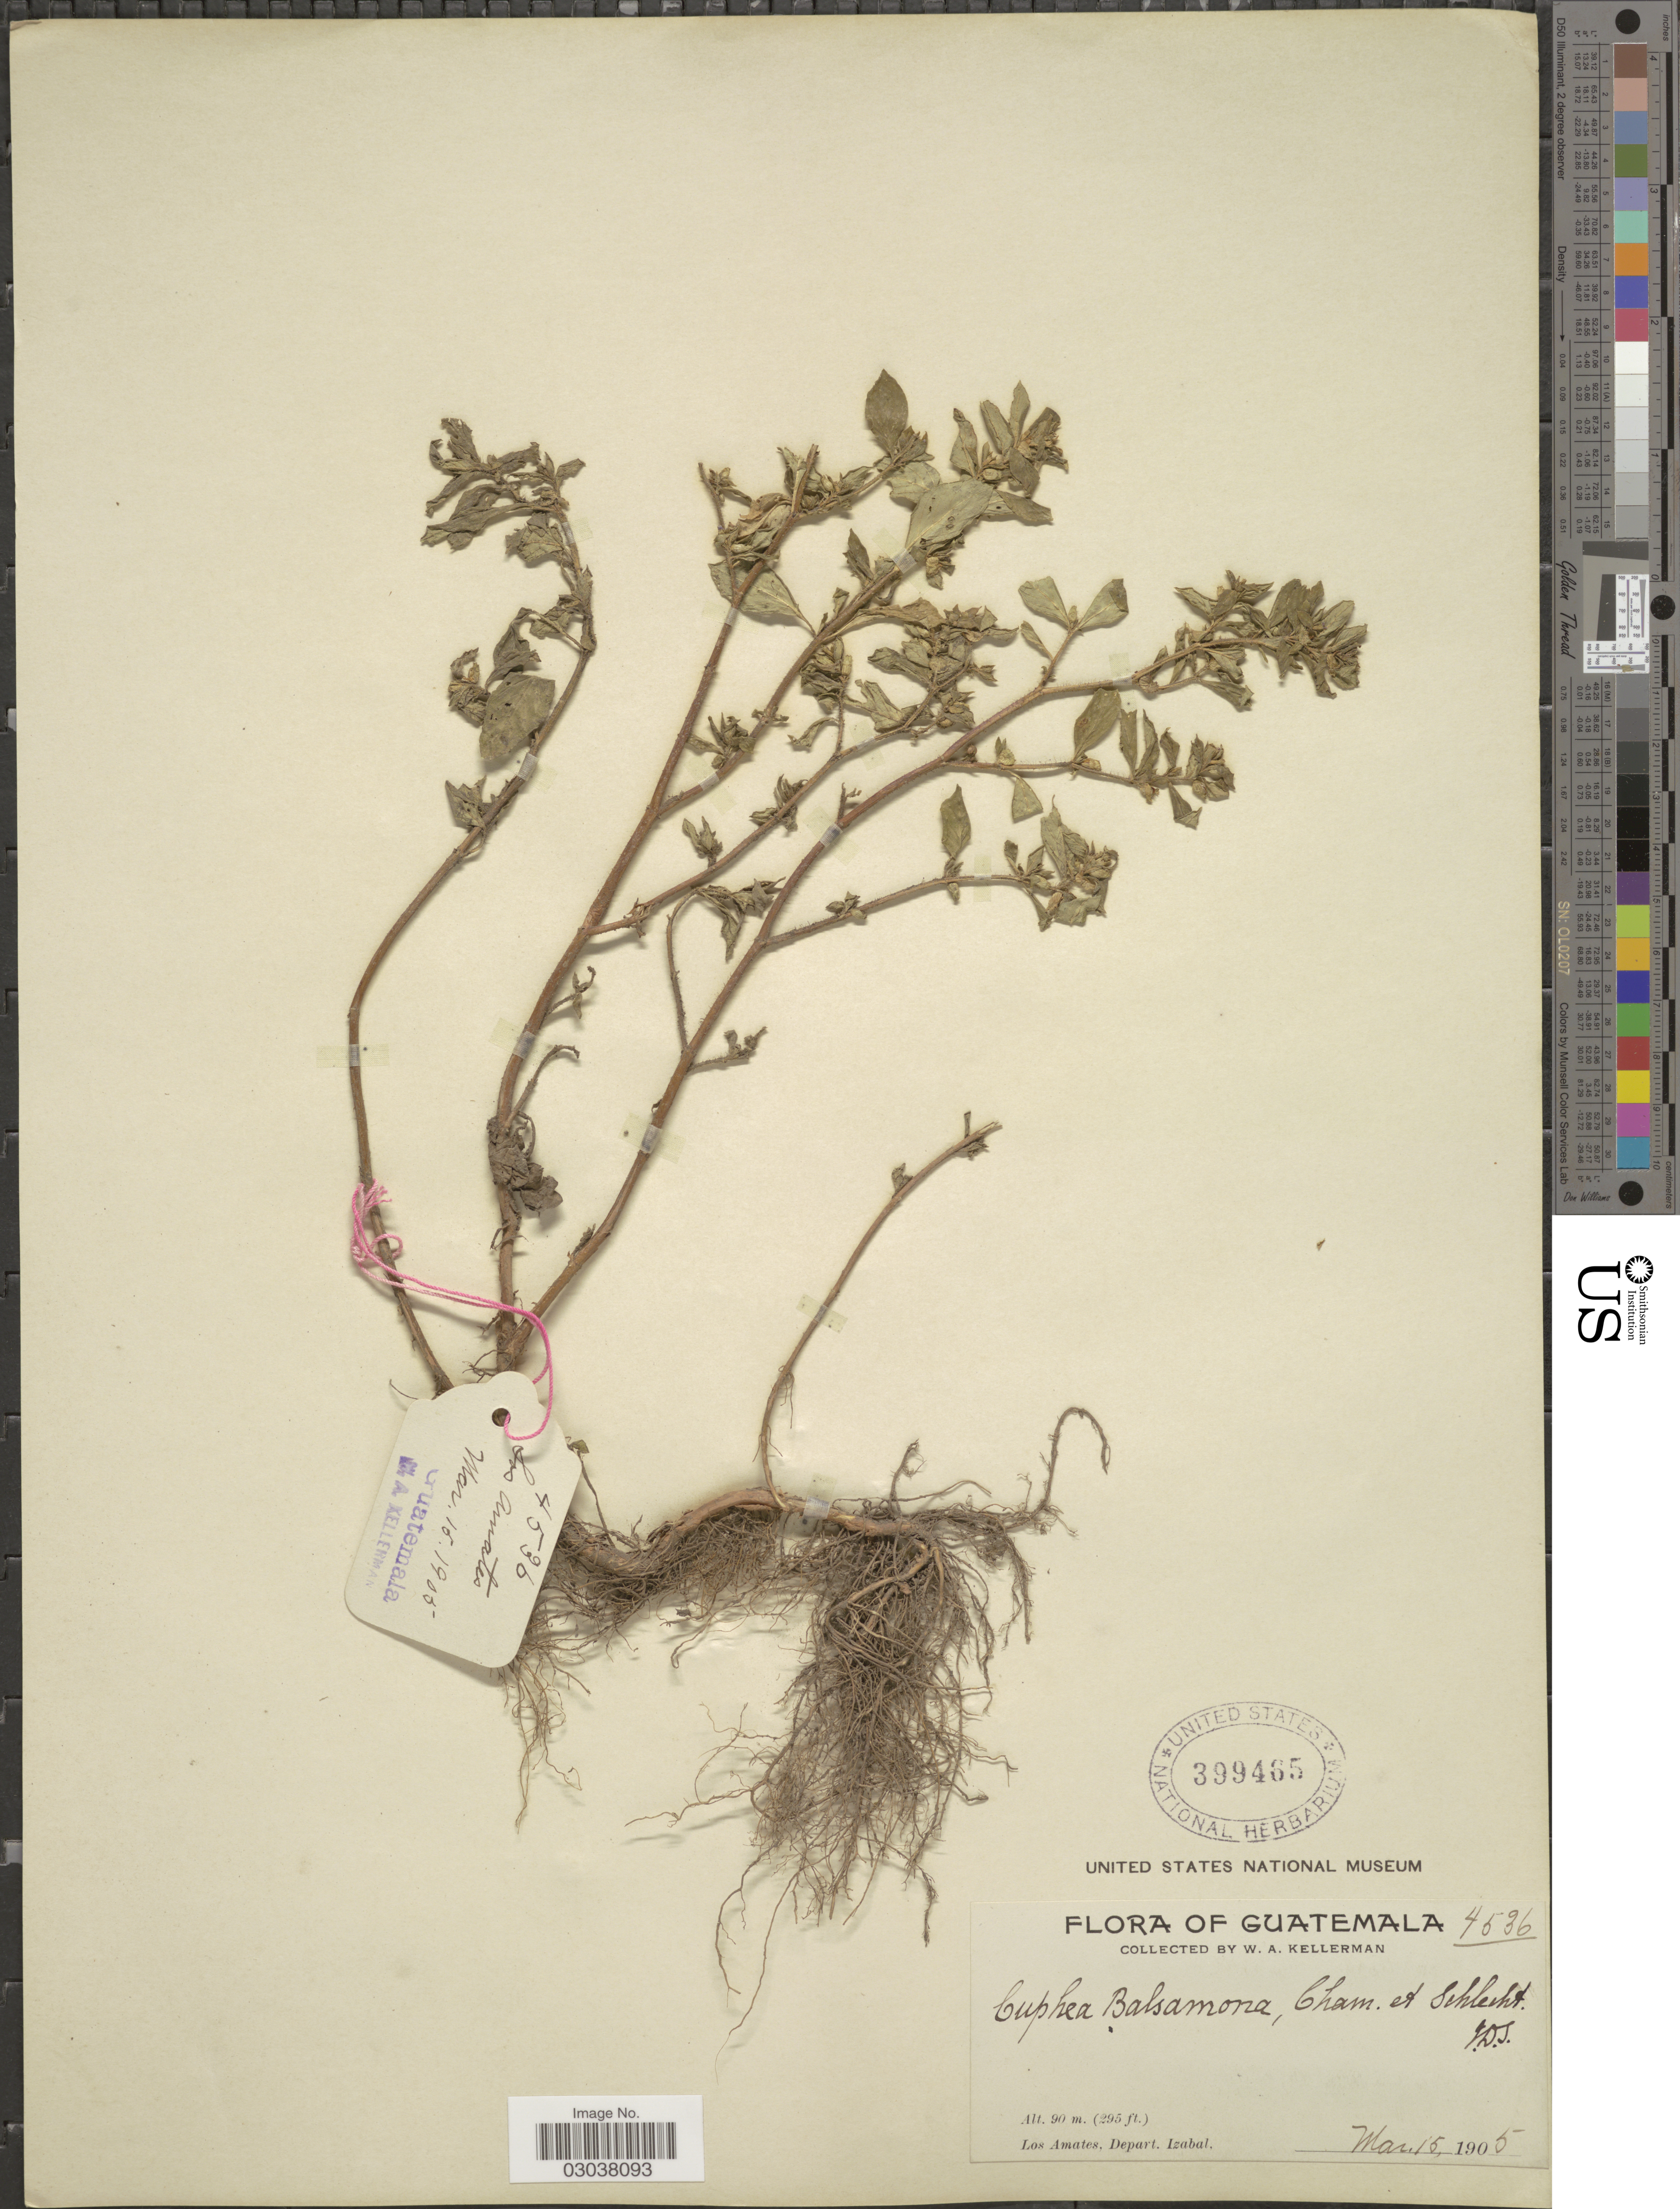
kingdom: Plantae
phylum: Tracheophyta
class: Magnoliopsida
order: Myrtales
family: Lythraceae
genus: Cuphea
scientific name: Cuphea carthagenensis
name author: (Jacq.) J.F. Macbr.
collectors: W. Kellerman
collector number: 4536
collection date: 1905-03-15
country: Guatemala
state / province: Izabal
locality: Los Amates, Depart. Izabal.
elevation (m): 90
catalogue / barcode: US 399465